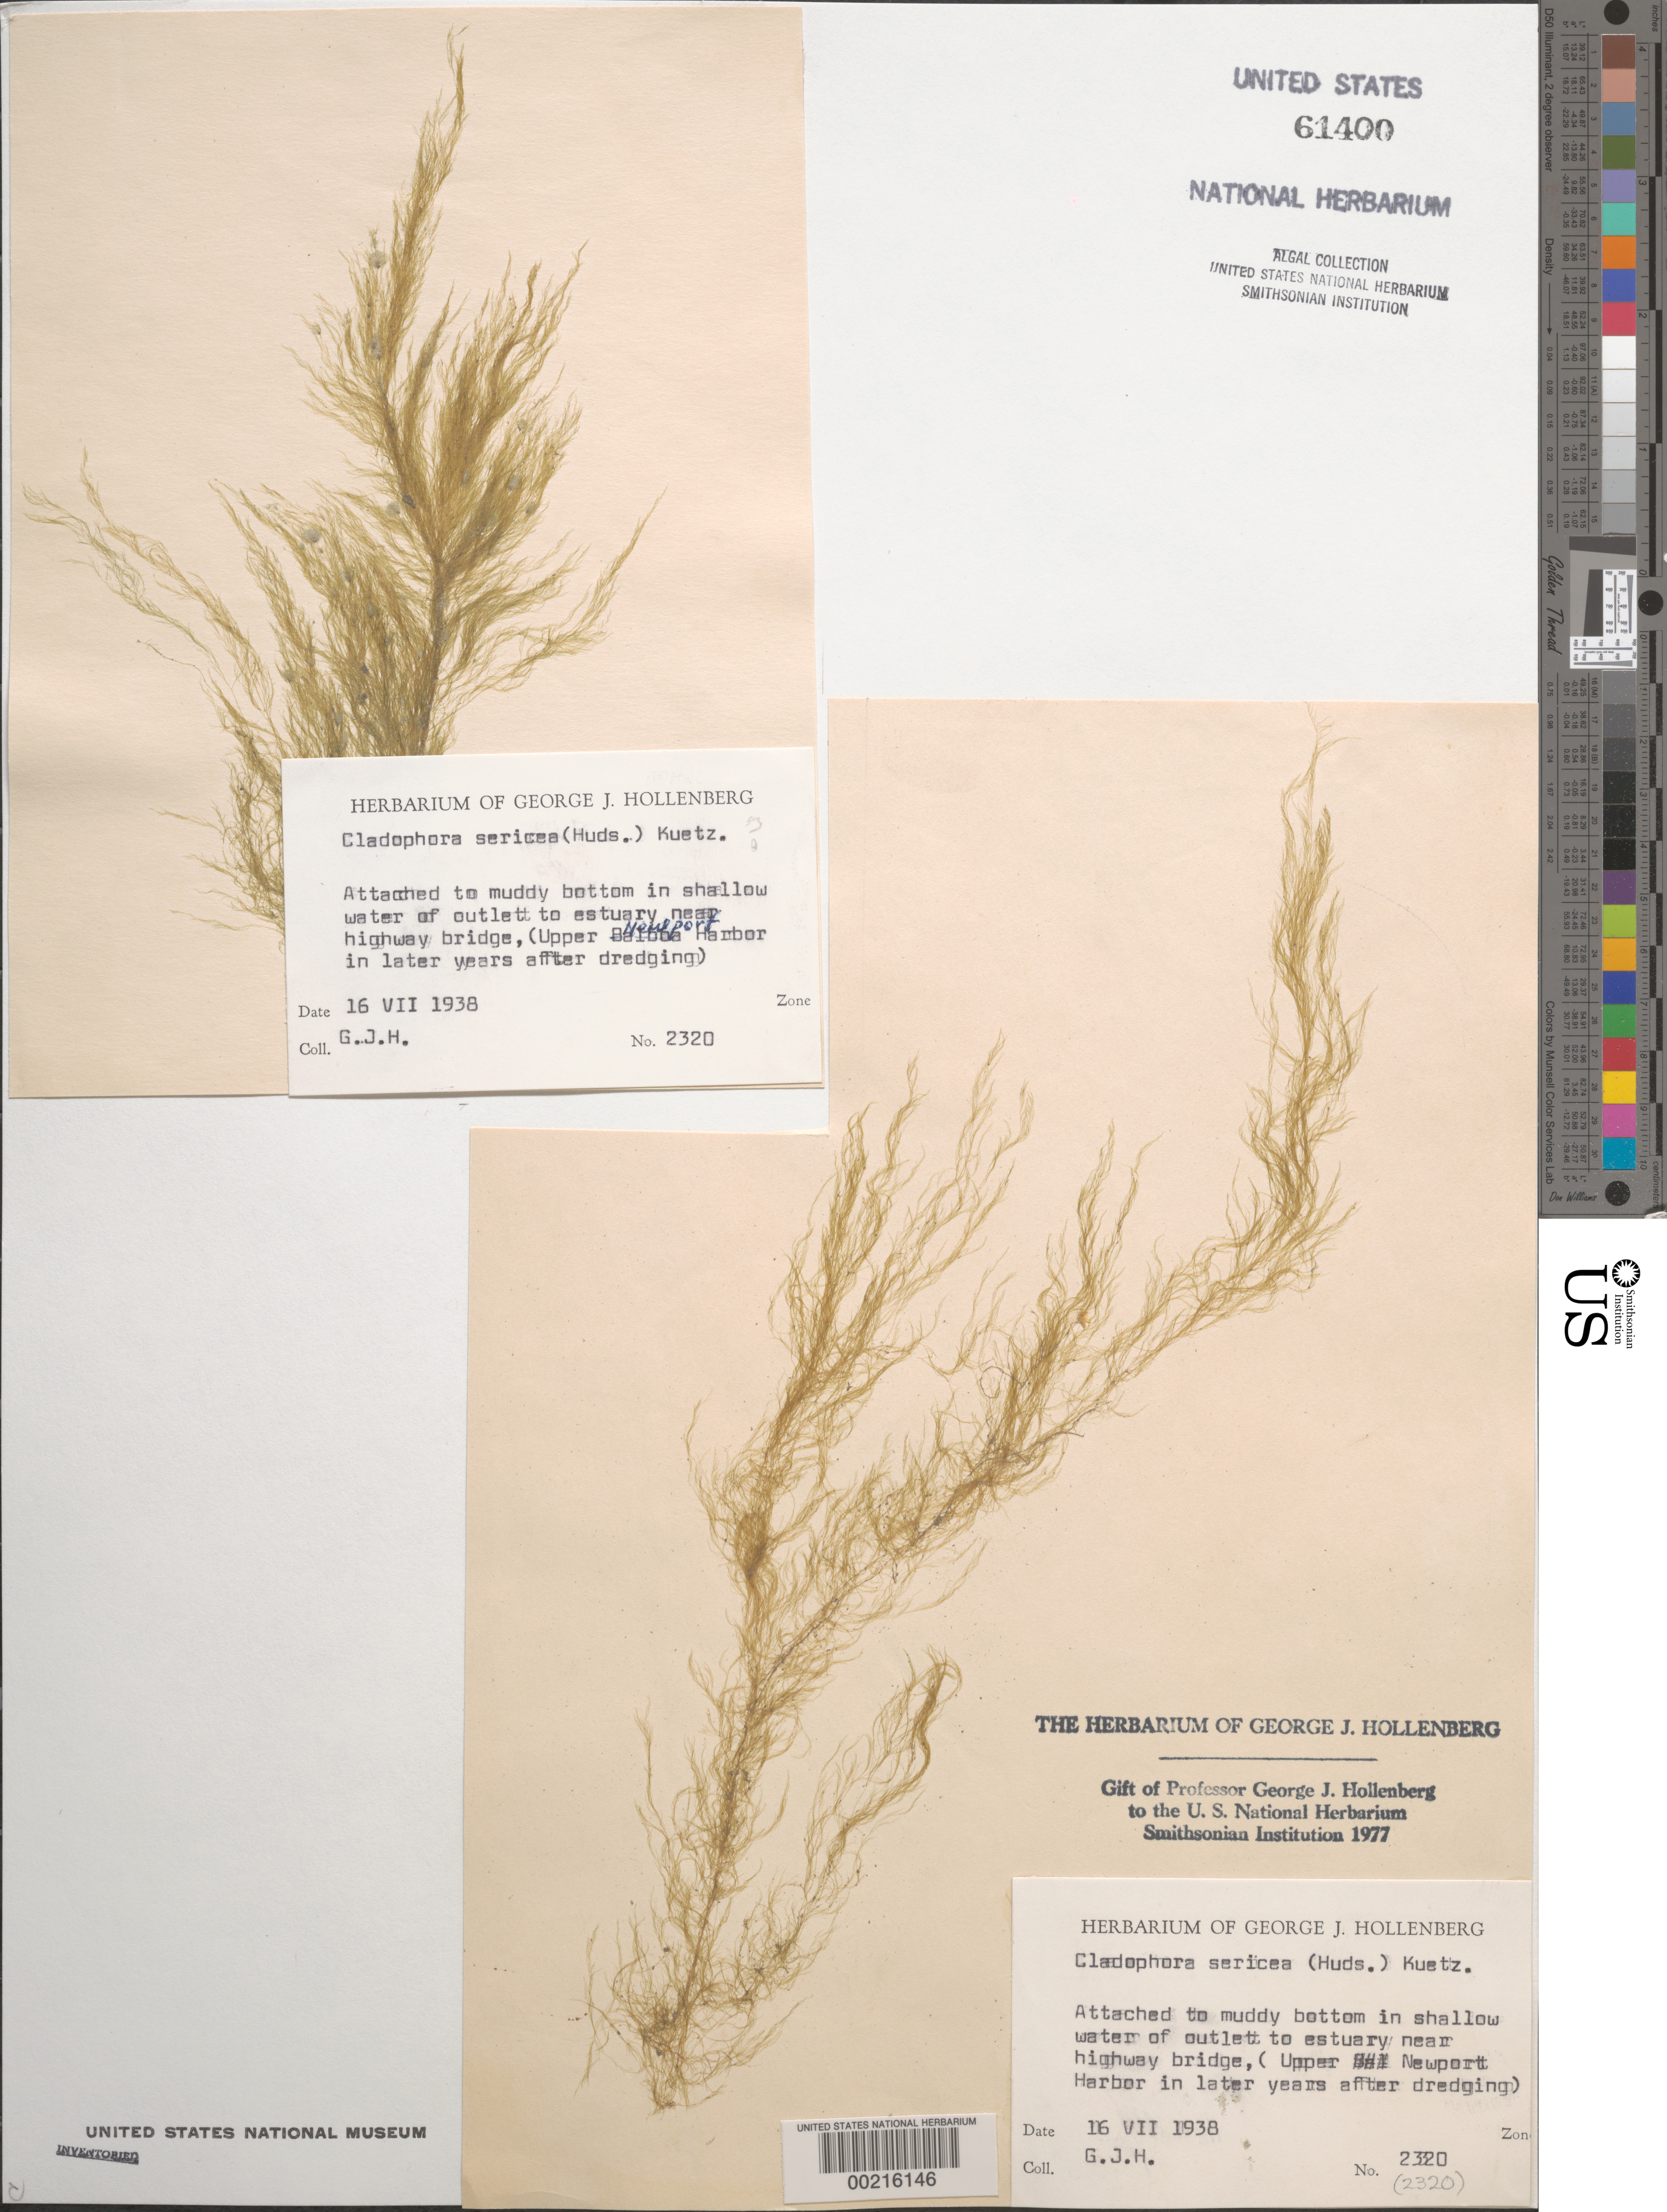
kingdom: Plantae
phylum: Chlorophyta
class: Ulvophyceae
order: Cladophorales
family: Cladophoraceae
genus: Cladophora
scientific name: Cladophora sericea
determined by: Hollenberg, George J.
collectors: G. Hollenberg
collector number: GJH 2320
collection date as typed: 16 Jul 1938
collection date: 1938-07-16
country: United States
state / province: California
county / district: Orange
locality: Estuary outlet near highway bridge, Upper Newport Harbor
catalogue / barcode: US 61400